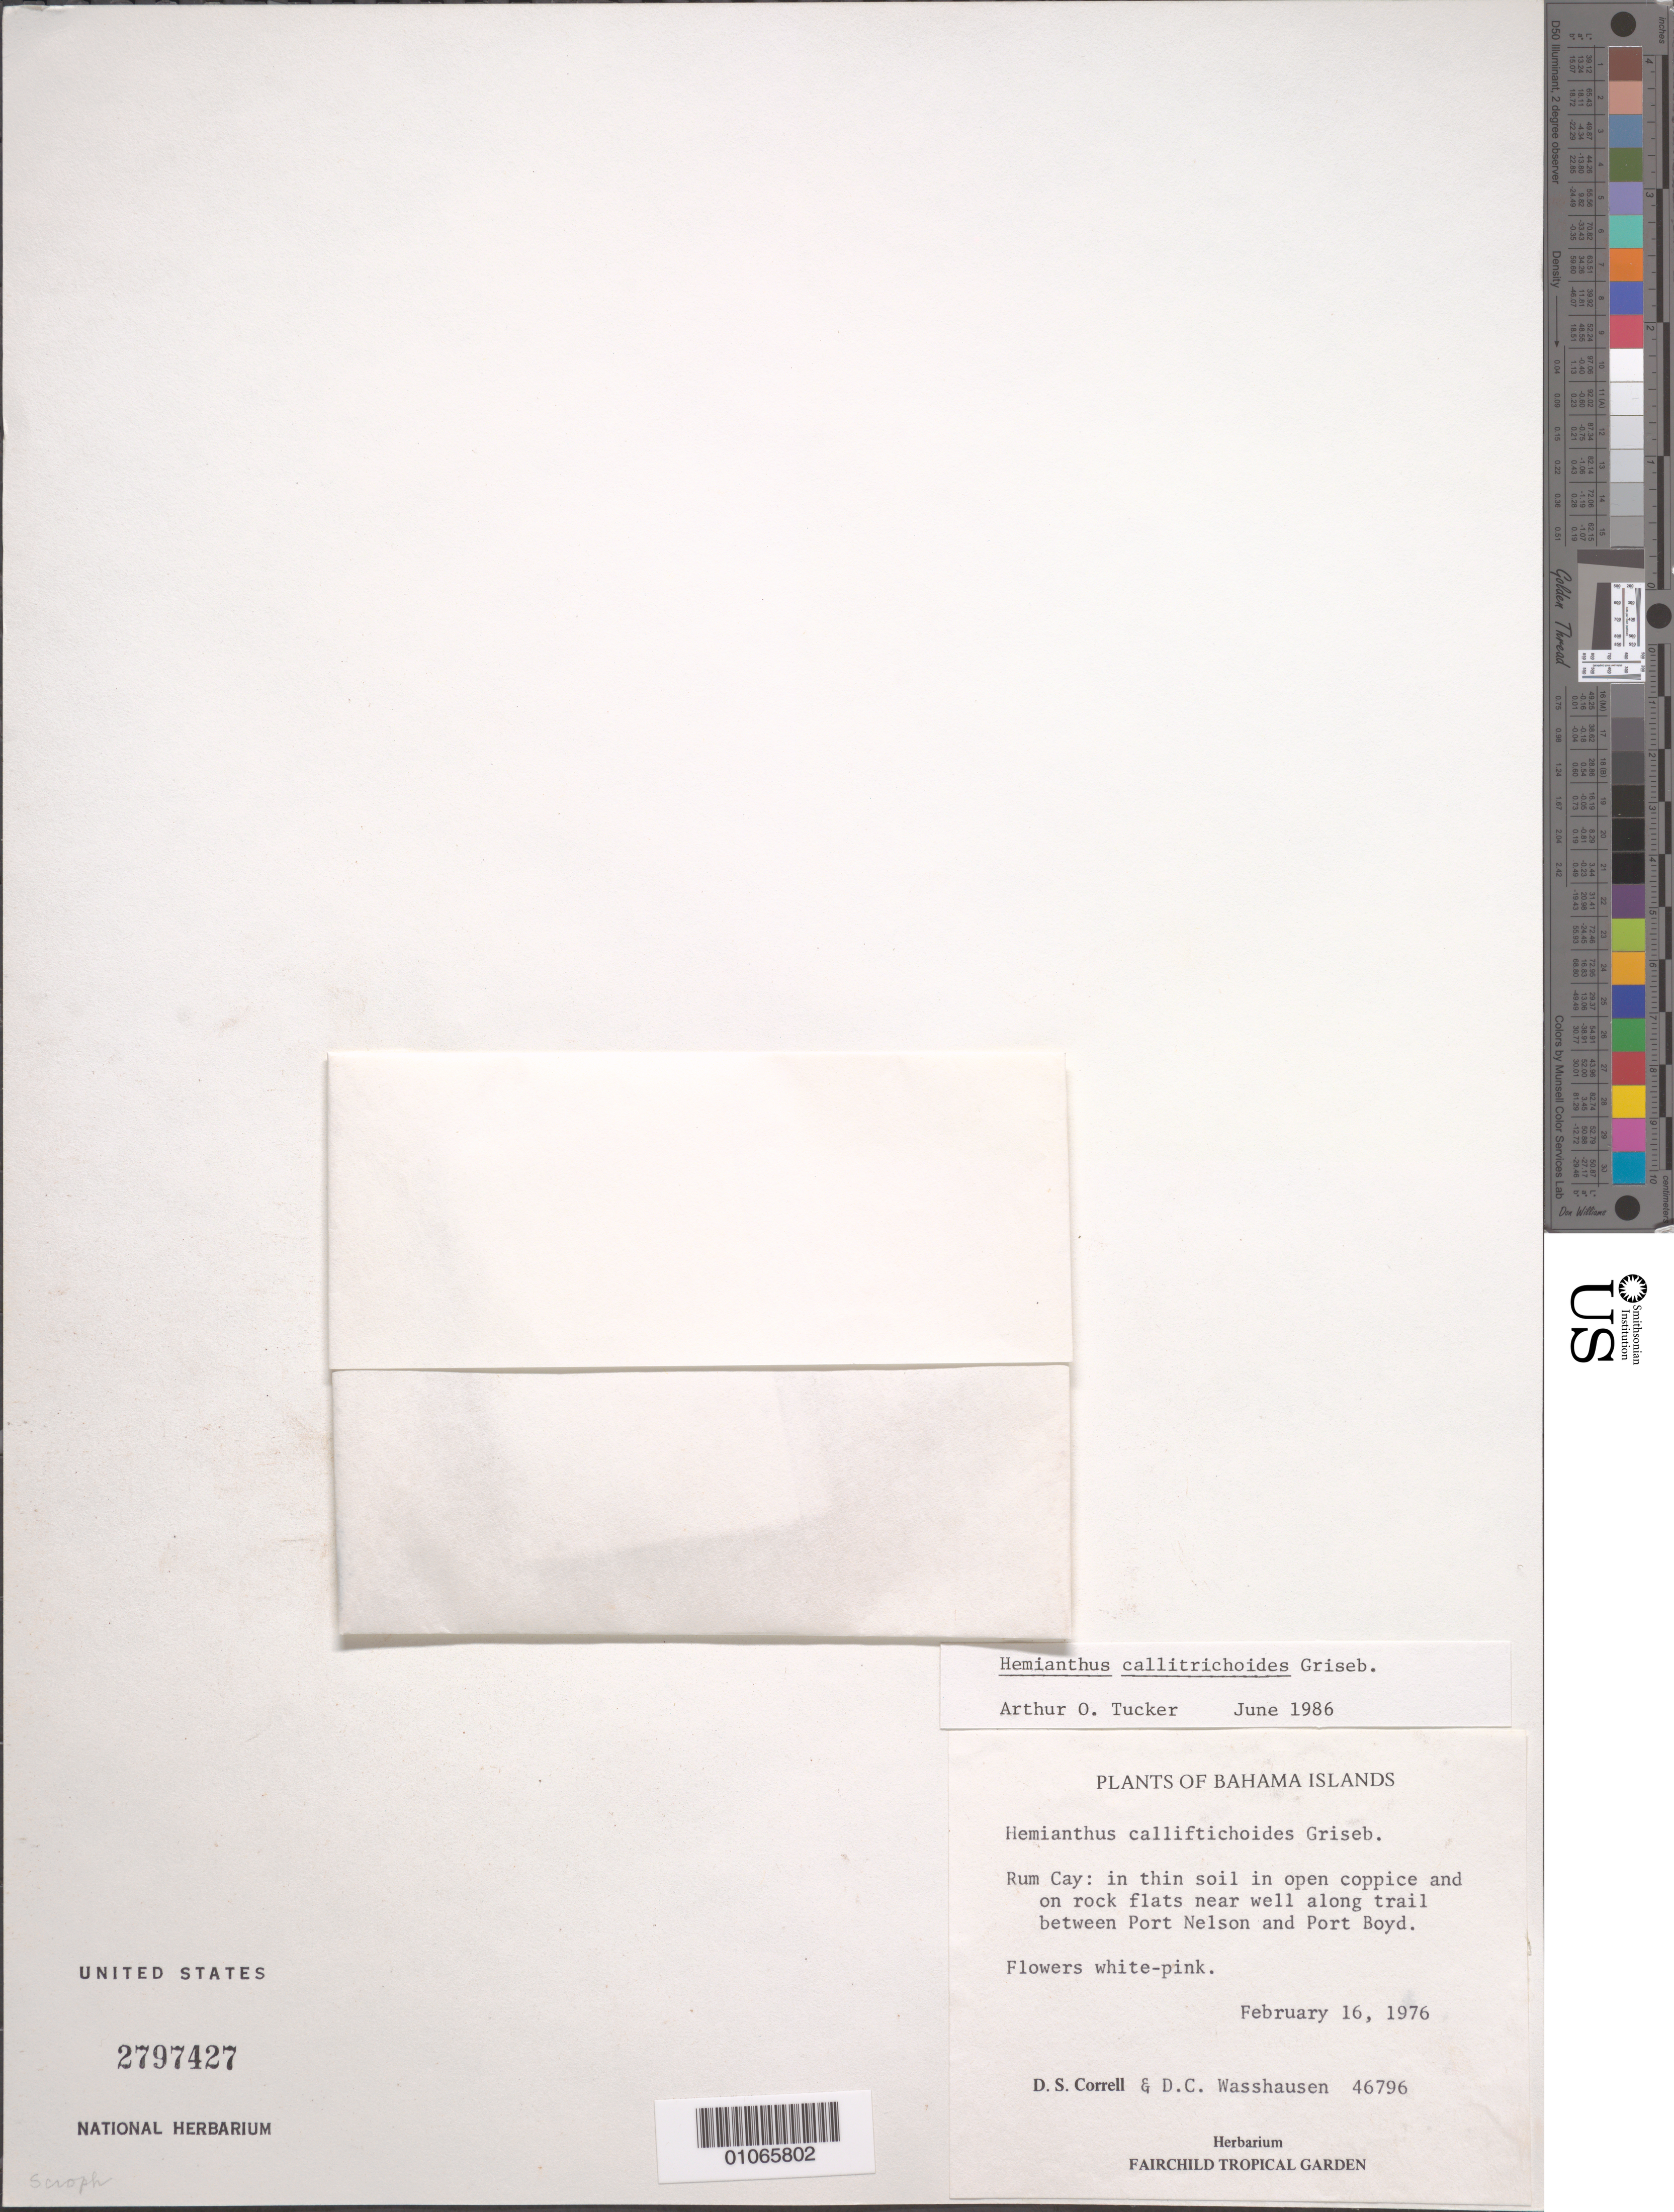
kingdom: Plantae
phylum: Tracheophyta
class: Magnoliopsida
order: Lamiales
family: Linderniaceae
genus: Hemianthus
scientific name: Hemianthus callitrichoides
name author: Griseb.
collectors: D. S. Correll & D. C. Wasshausen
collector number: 46796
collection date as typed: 16 Feb 1976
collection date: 1976-02-16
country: Bahamas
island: Rum Cay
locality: In thin soil in open coppice and on rock flats near well along trail between Port Nelson and Port Boyd.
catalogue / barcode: US 2797427